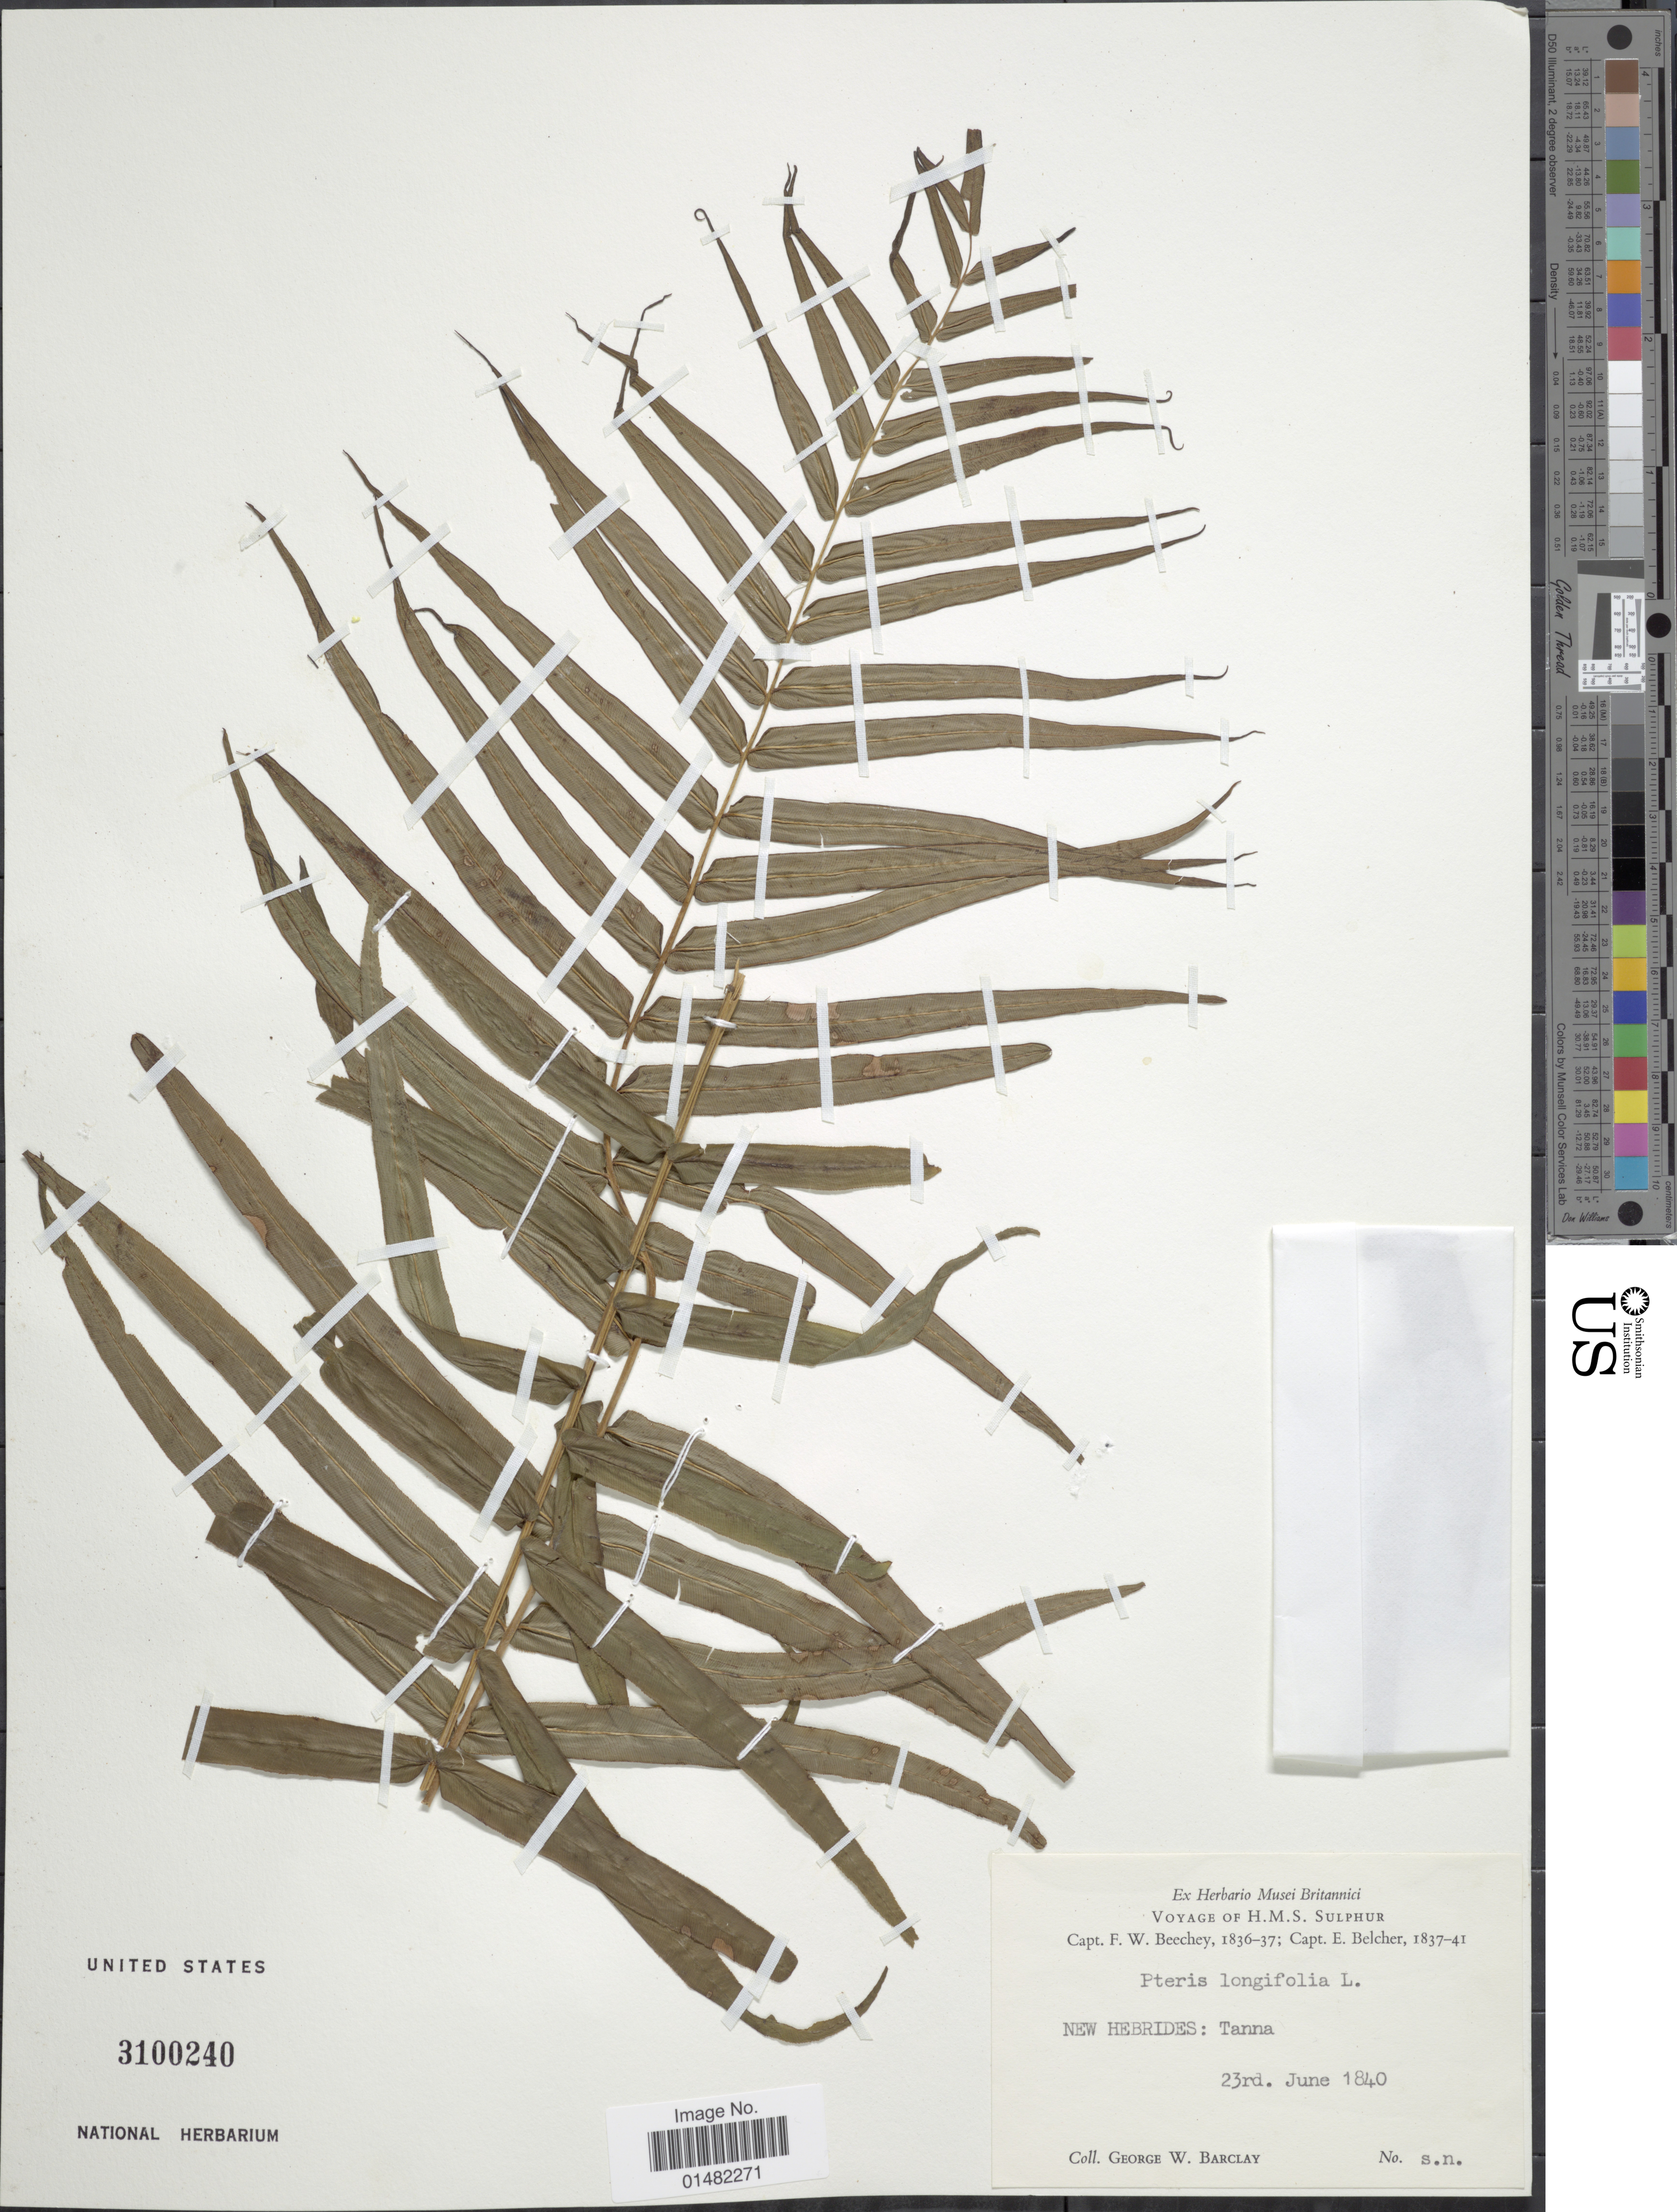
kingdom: Plantae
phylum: Tracheophyta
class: Polypodiopsida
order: Polypodiales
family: Pteridaceae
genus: Pteris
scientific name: Pteris longifolia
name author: L.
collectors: G. W. Barclay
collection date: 1840-06-23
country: Vanuatu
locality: New Hebrides: Tanna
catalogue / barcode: US 3100240